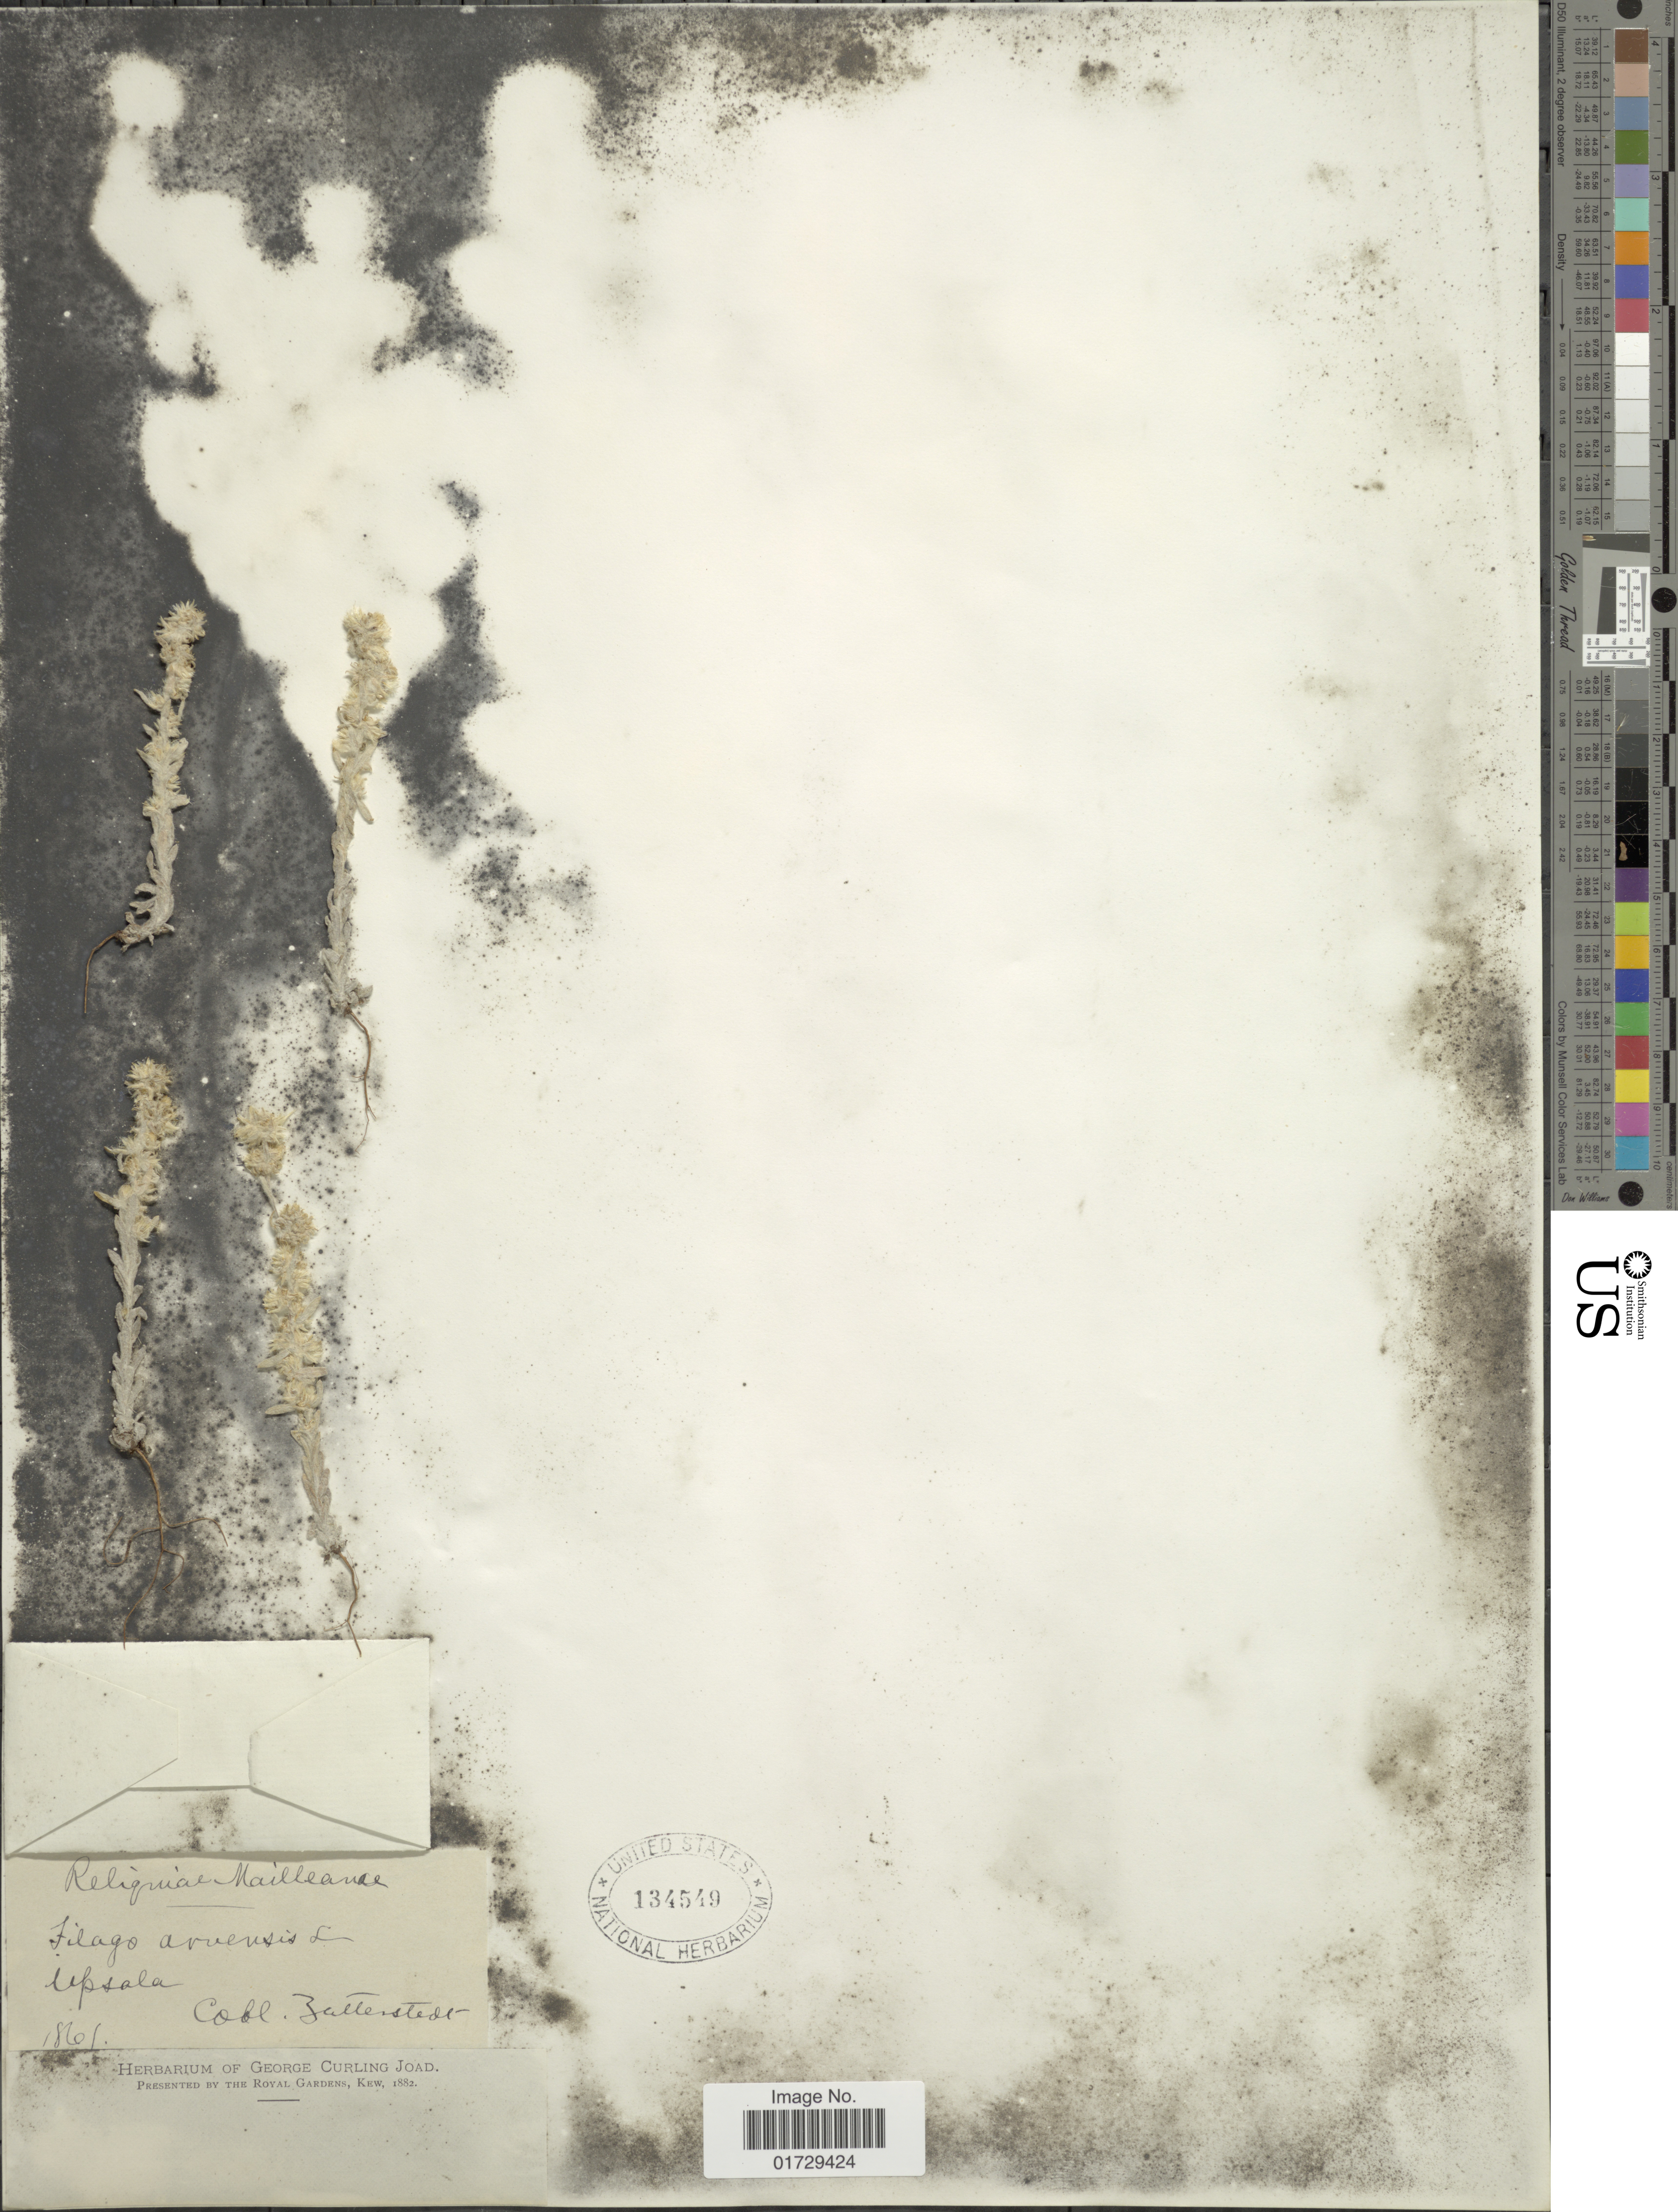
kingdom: Plantae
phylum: Tracheophyta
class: Magnoliopsida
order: Asterales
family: Asteraceae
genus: Filago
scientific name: Filago arvensis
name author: L.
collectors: Zullenstedt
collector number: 1861*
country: Sweden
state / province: Uppsala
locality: Mailleance, Upsala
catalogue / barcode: US 134549